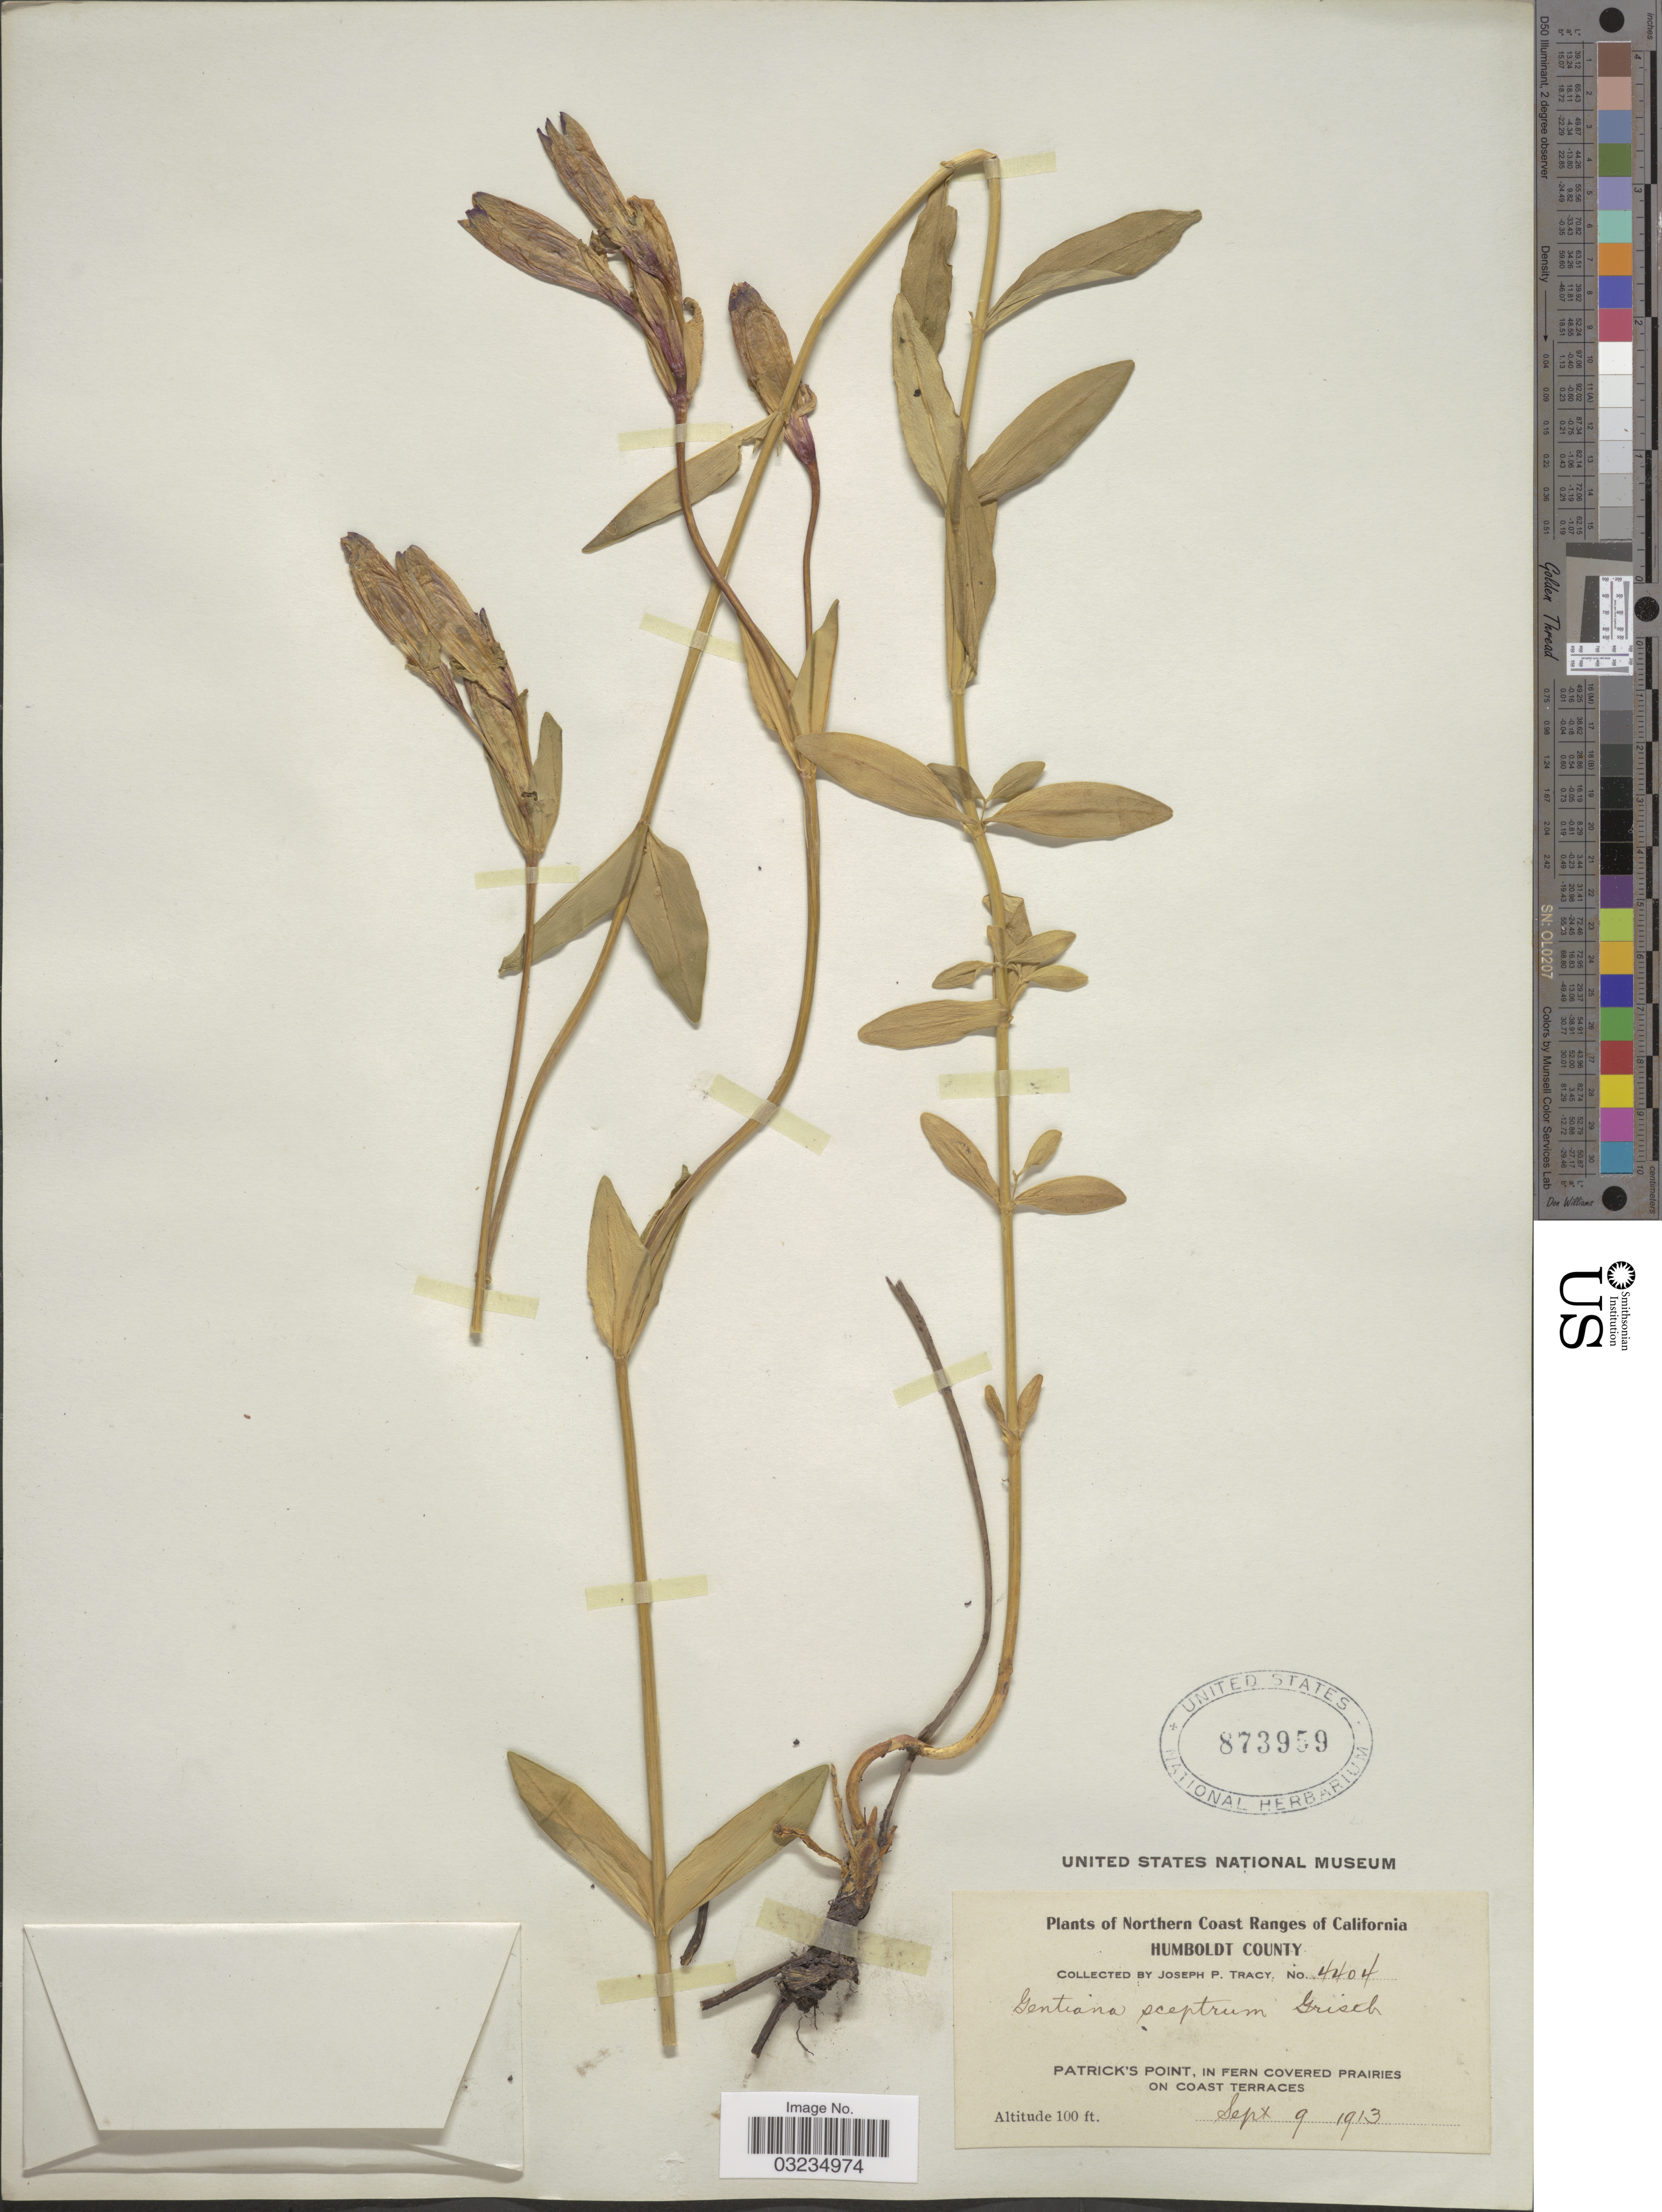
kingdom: Plantae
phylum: Tracheophyta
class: Magnoliopsida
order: Gentianales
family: Gentianaceae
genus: Gentiana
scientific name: Gentiana sceptrum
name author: Griseb.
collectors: J. Tracy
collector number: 4404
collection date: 1913-09-09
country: United States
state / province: California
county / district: Humboldt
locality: Northern Coast Ranges of California. Humboldt County. Patrick's Point, in fern covered prairies on coast terraces.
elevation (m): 30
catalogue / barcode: US 873959